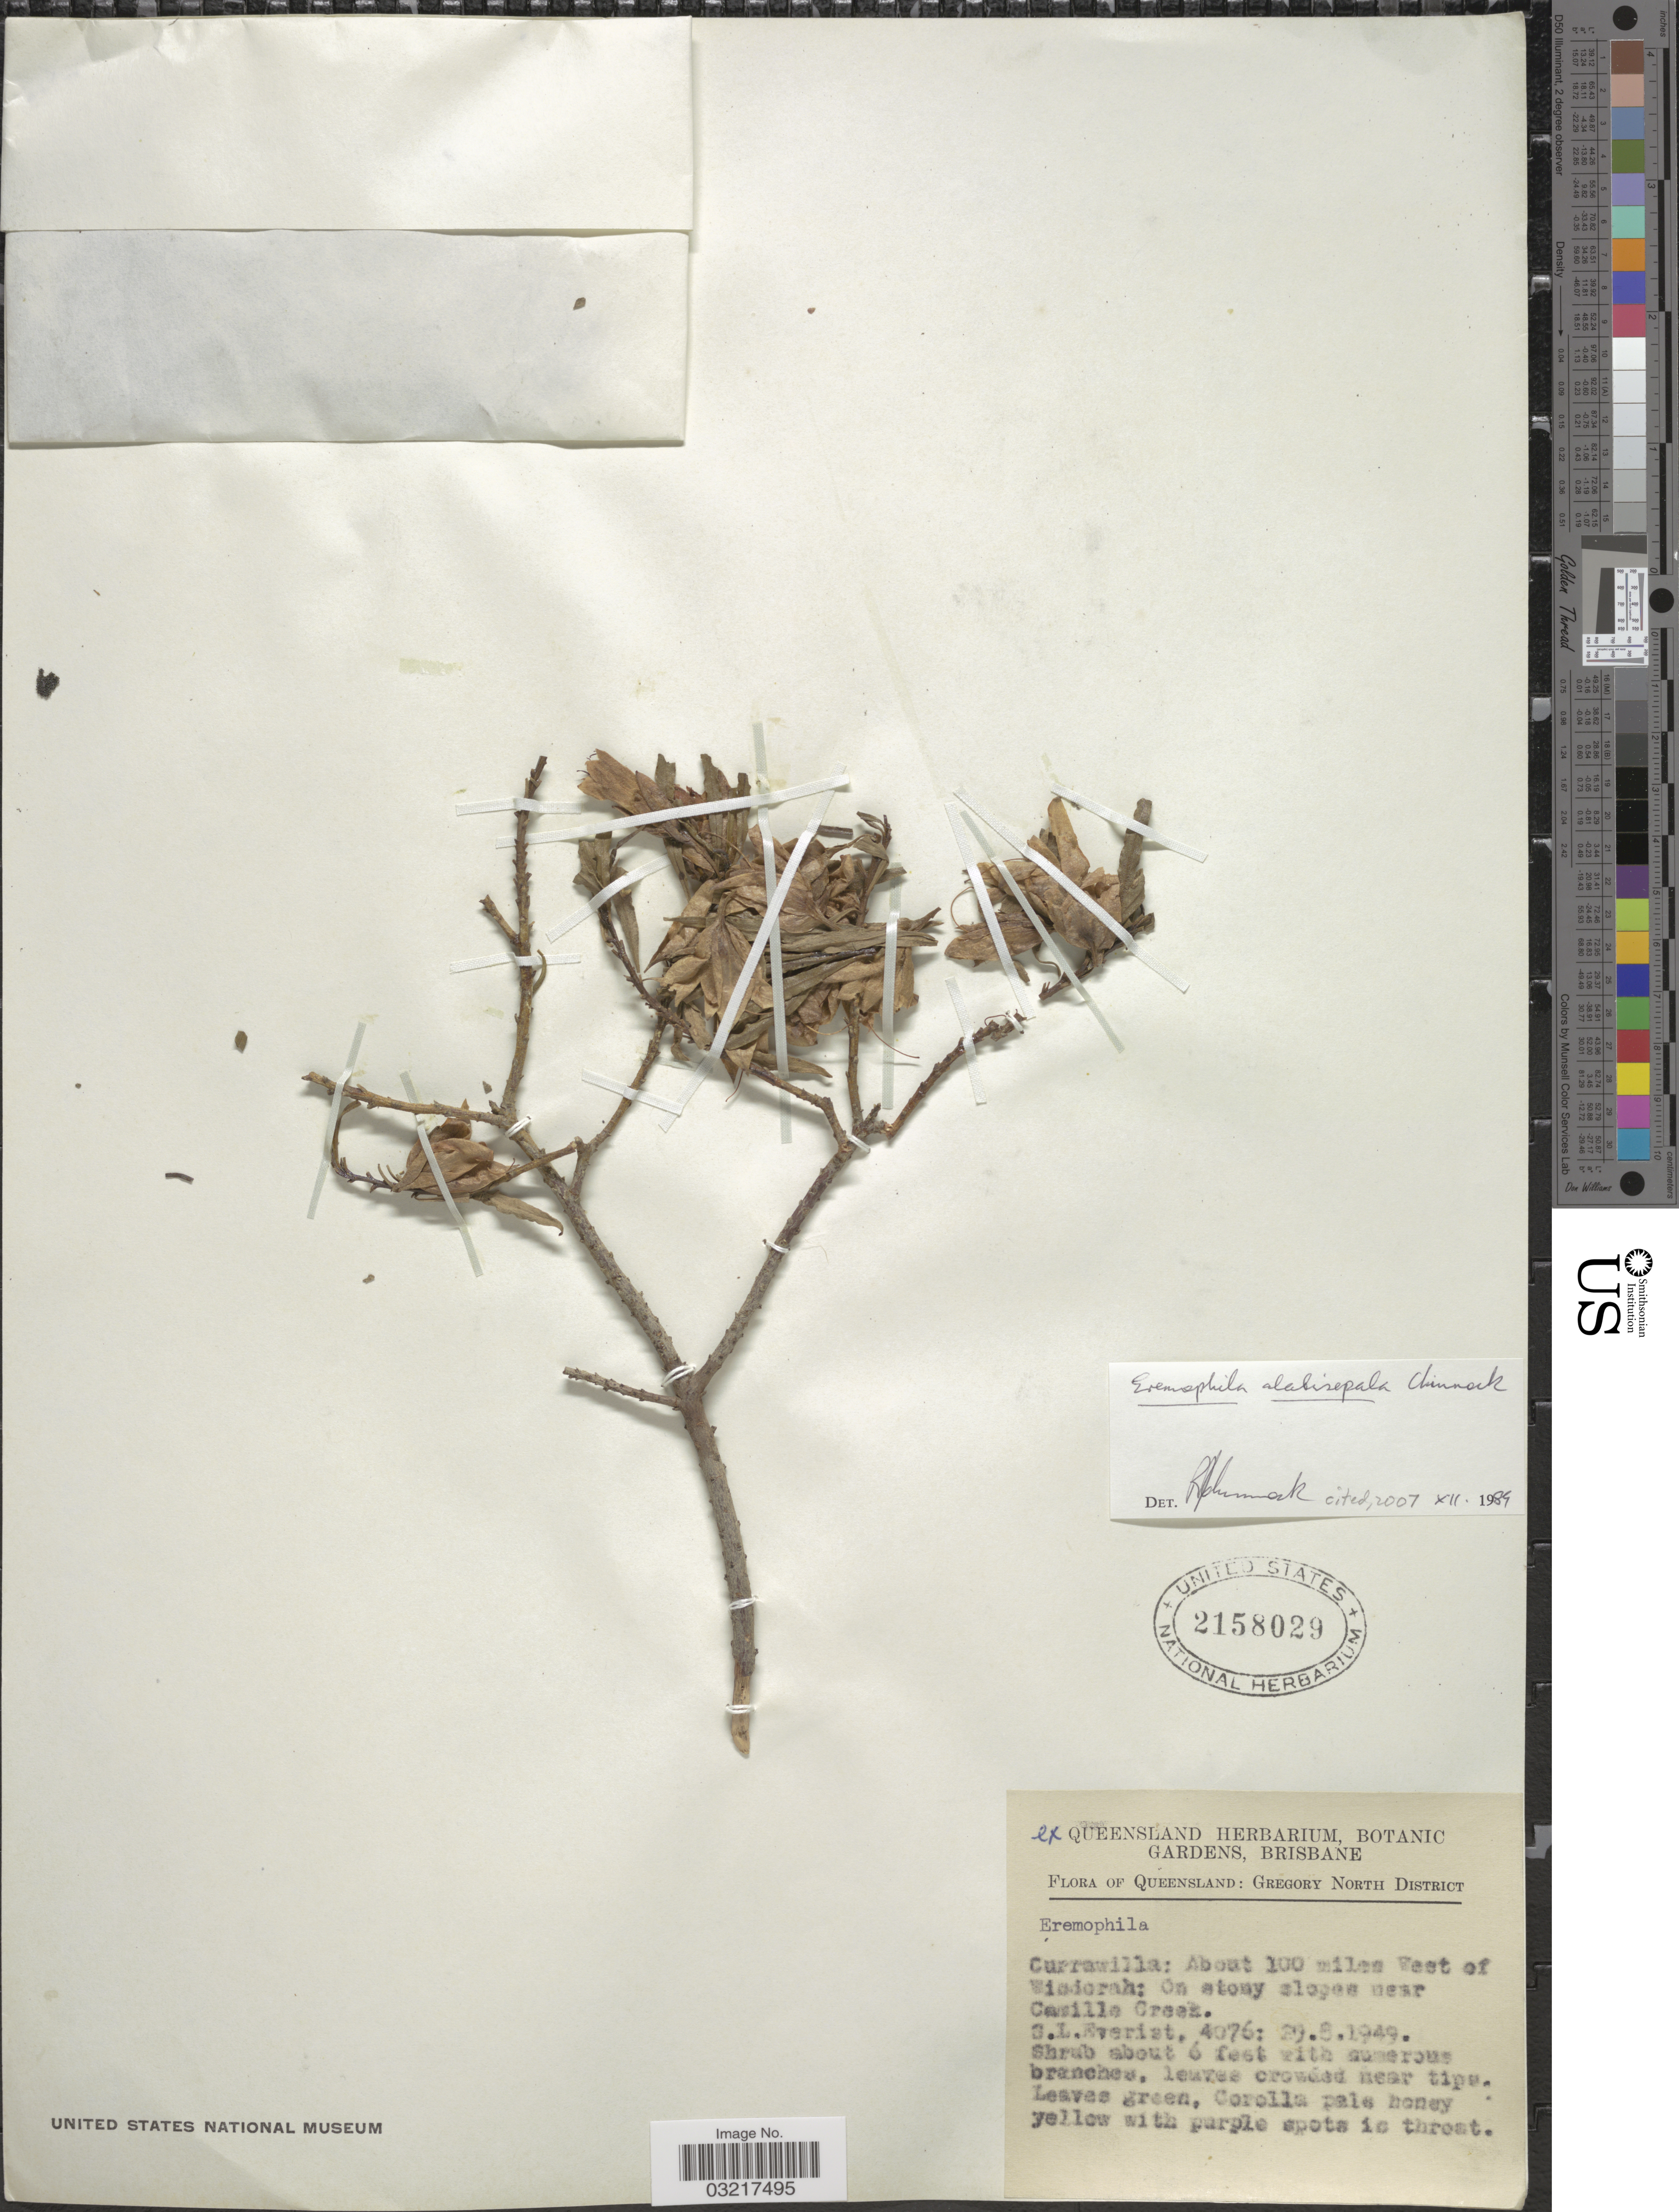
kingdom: Plantae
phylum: Tracheophyta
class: Magnoliopsida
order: Lamiales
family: Scrophulariaceae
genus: Eremophila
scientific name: Eremophila alatisepala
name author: Chinnock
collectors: S. Everist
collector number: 4076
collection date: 1949-08-29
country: Australia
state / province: Queensland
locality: Gregory North District. Currawilla: About 100 miles West of Windorah: On stony slopes near Camilla Creek.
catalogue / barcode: US 2158029